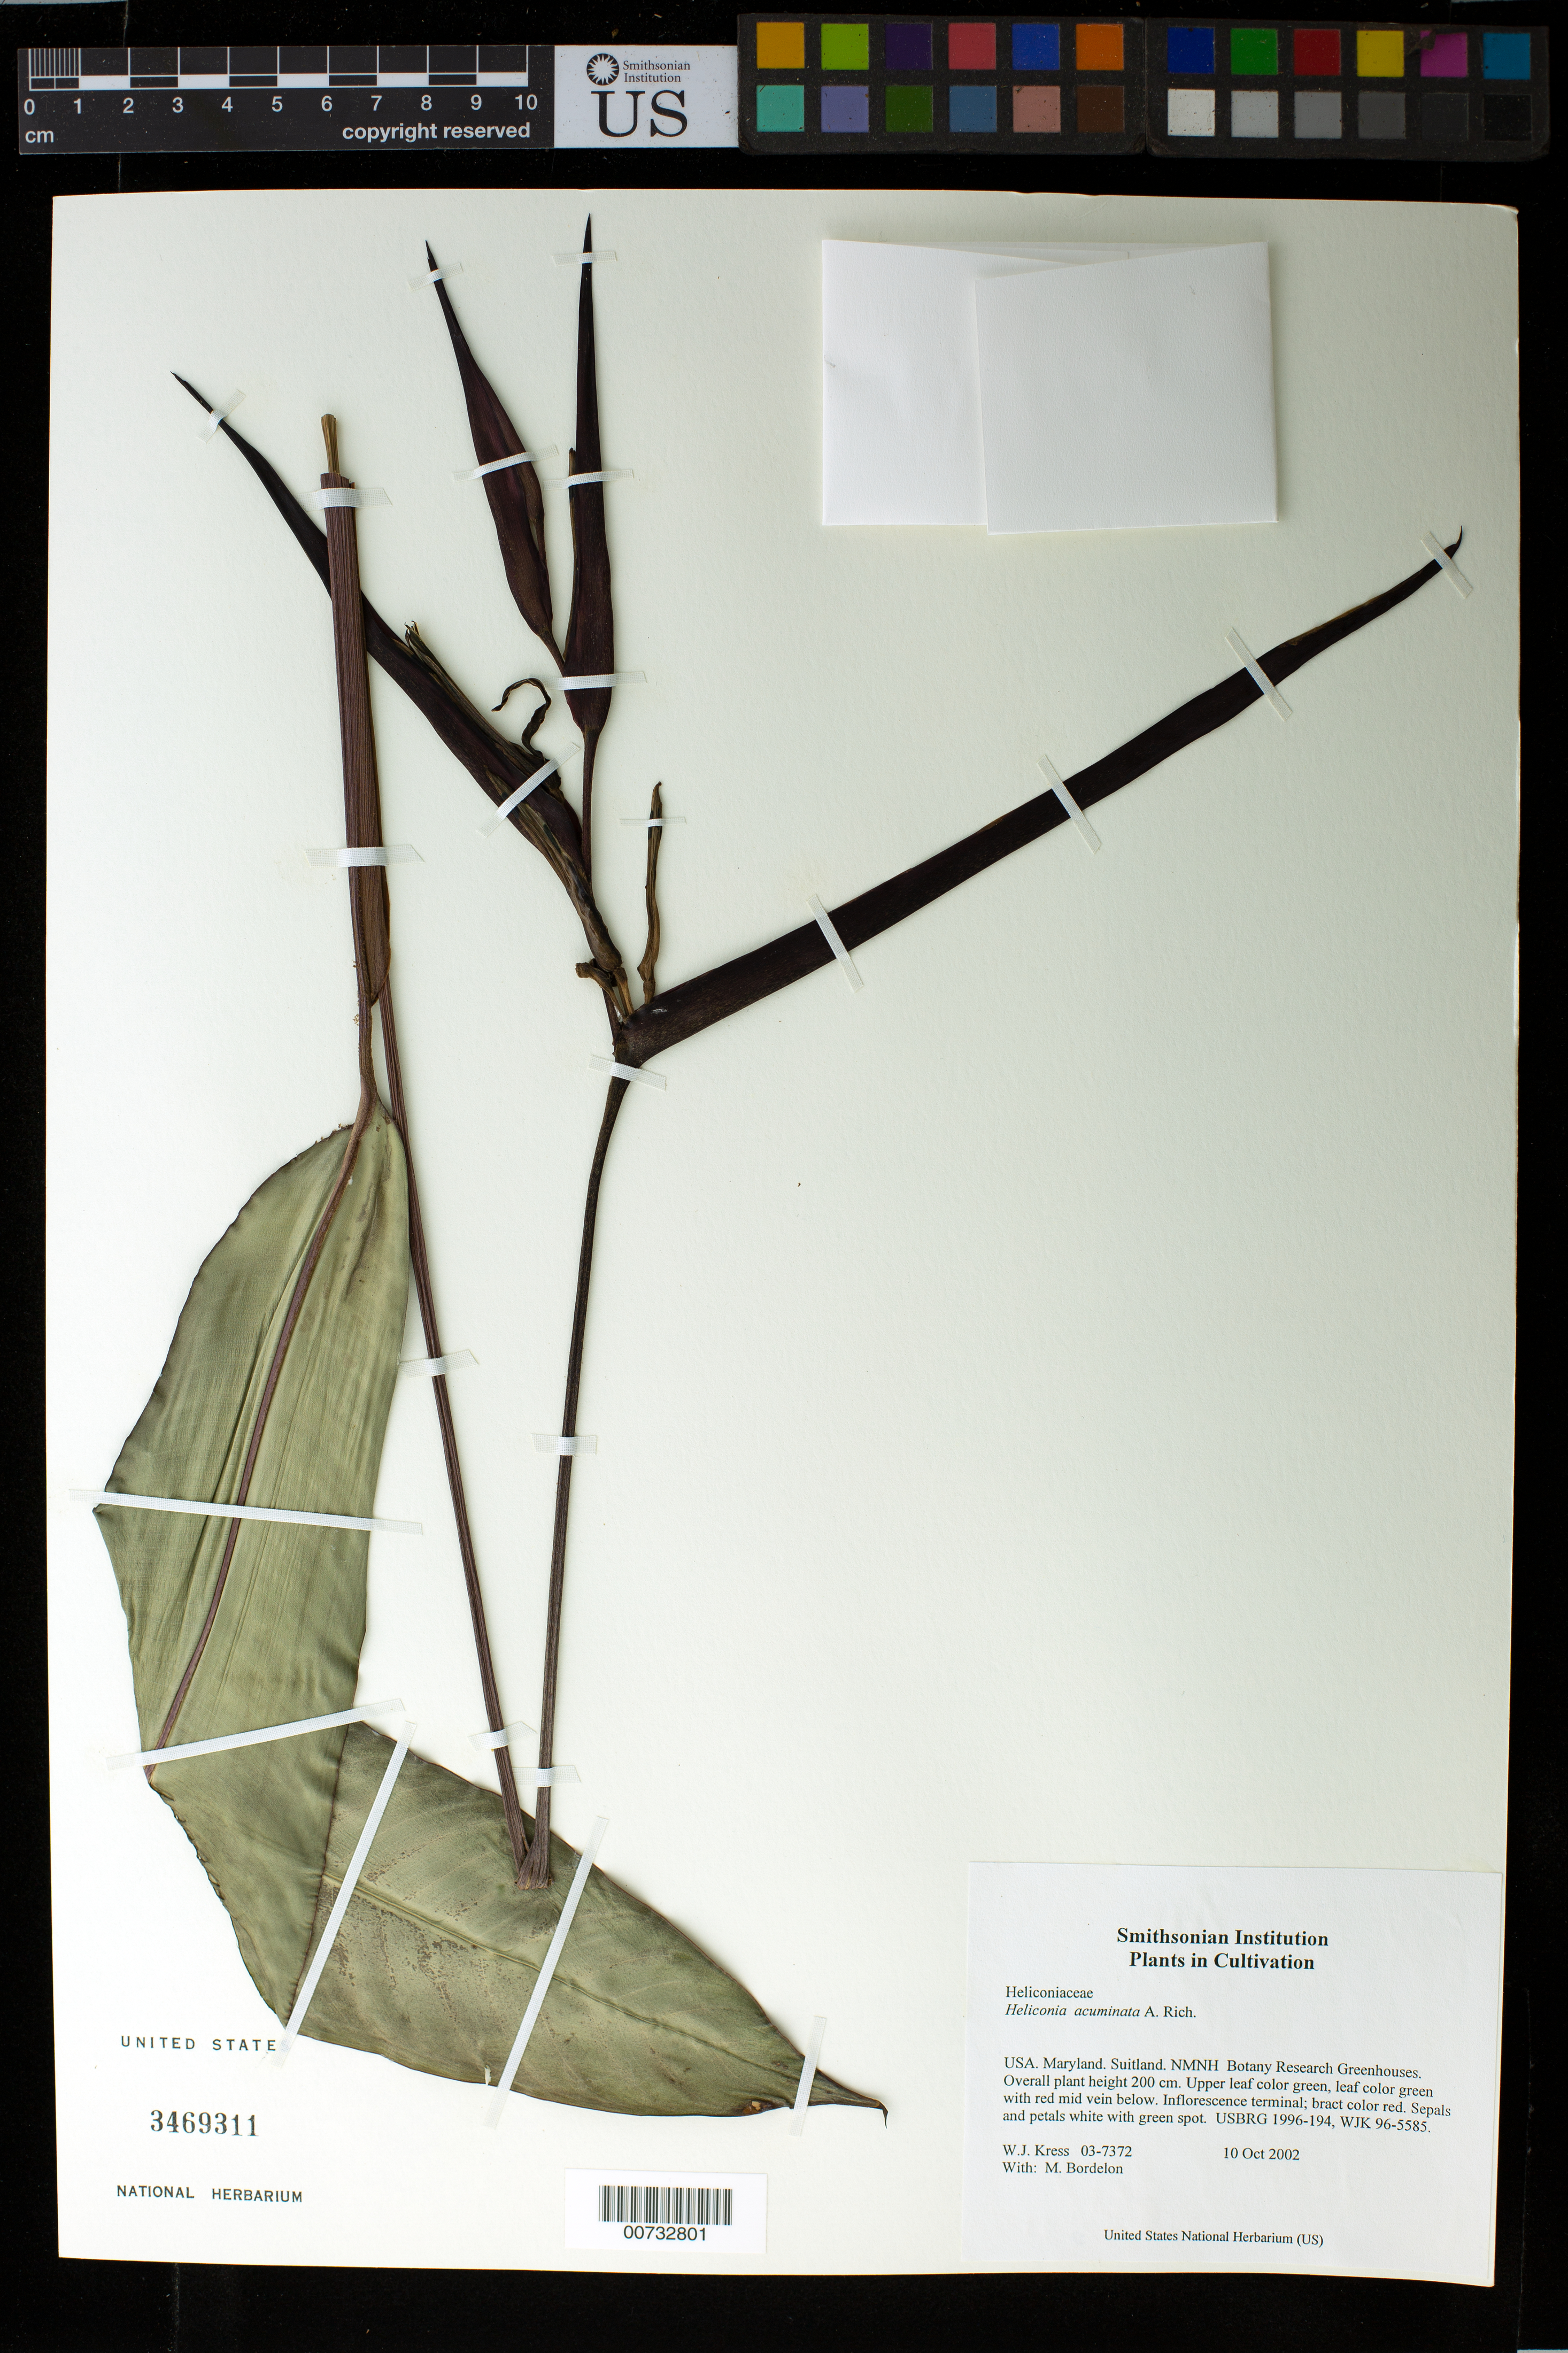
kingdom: Plantae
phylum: Tracheophyta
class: Liliopsida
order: Zingiberales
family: Heliconiaceae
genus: Heliconia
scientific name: Heliconia acuminata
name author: A. Rich.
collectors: W. J. Kress & M. Bordelon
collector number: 03-7372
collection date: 2002-10-10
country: United States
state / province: Maryland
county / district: Prince George's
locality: NMNH Botany Research Greenhouses. Suitland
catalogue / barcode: US 3469311